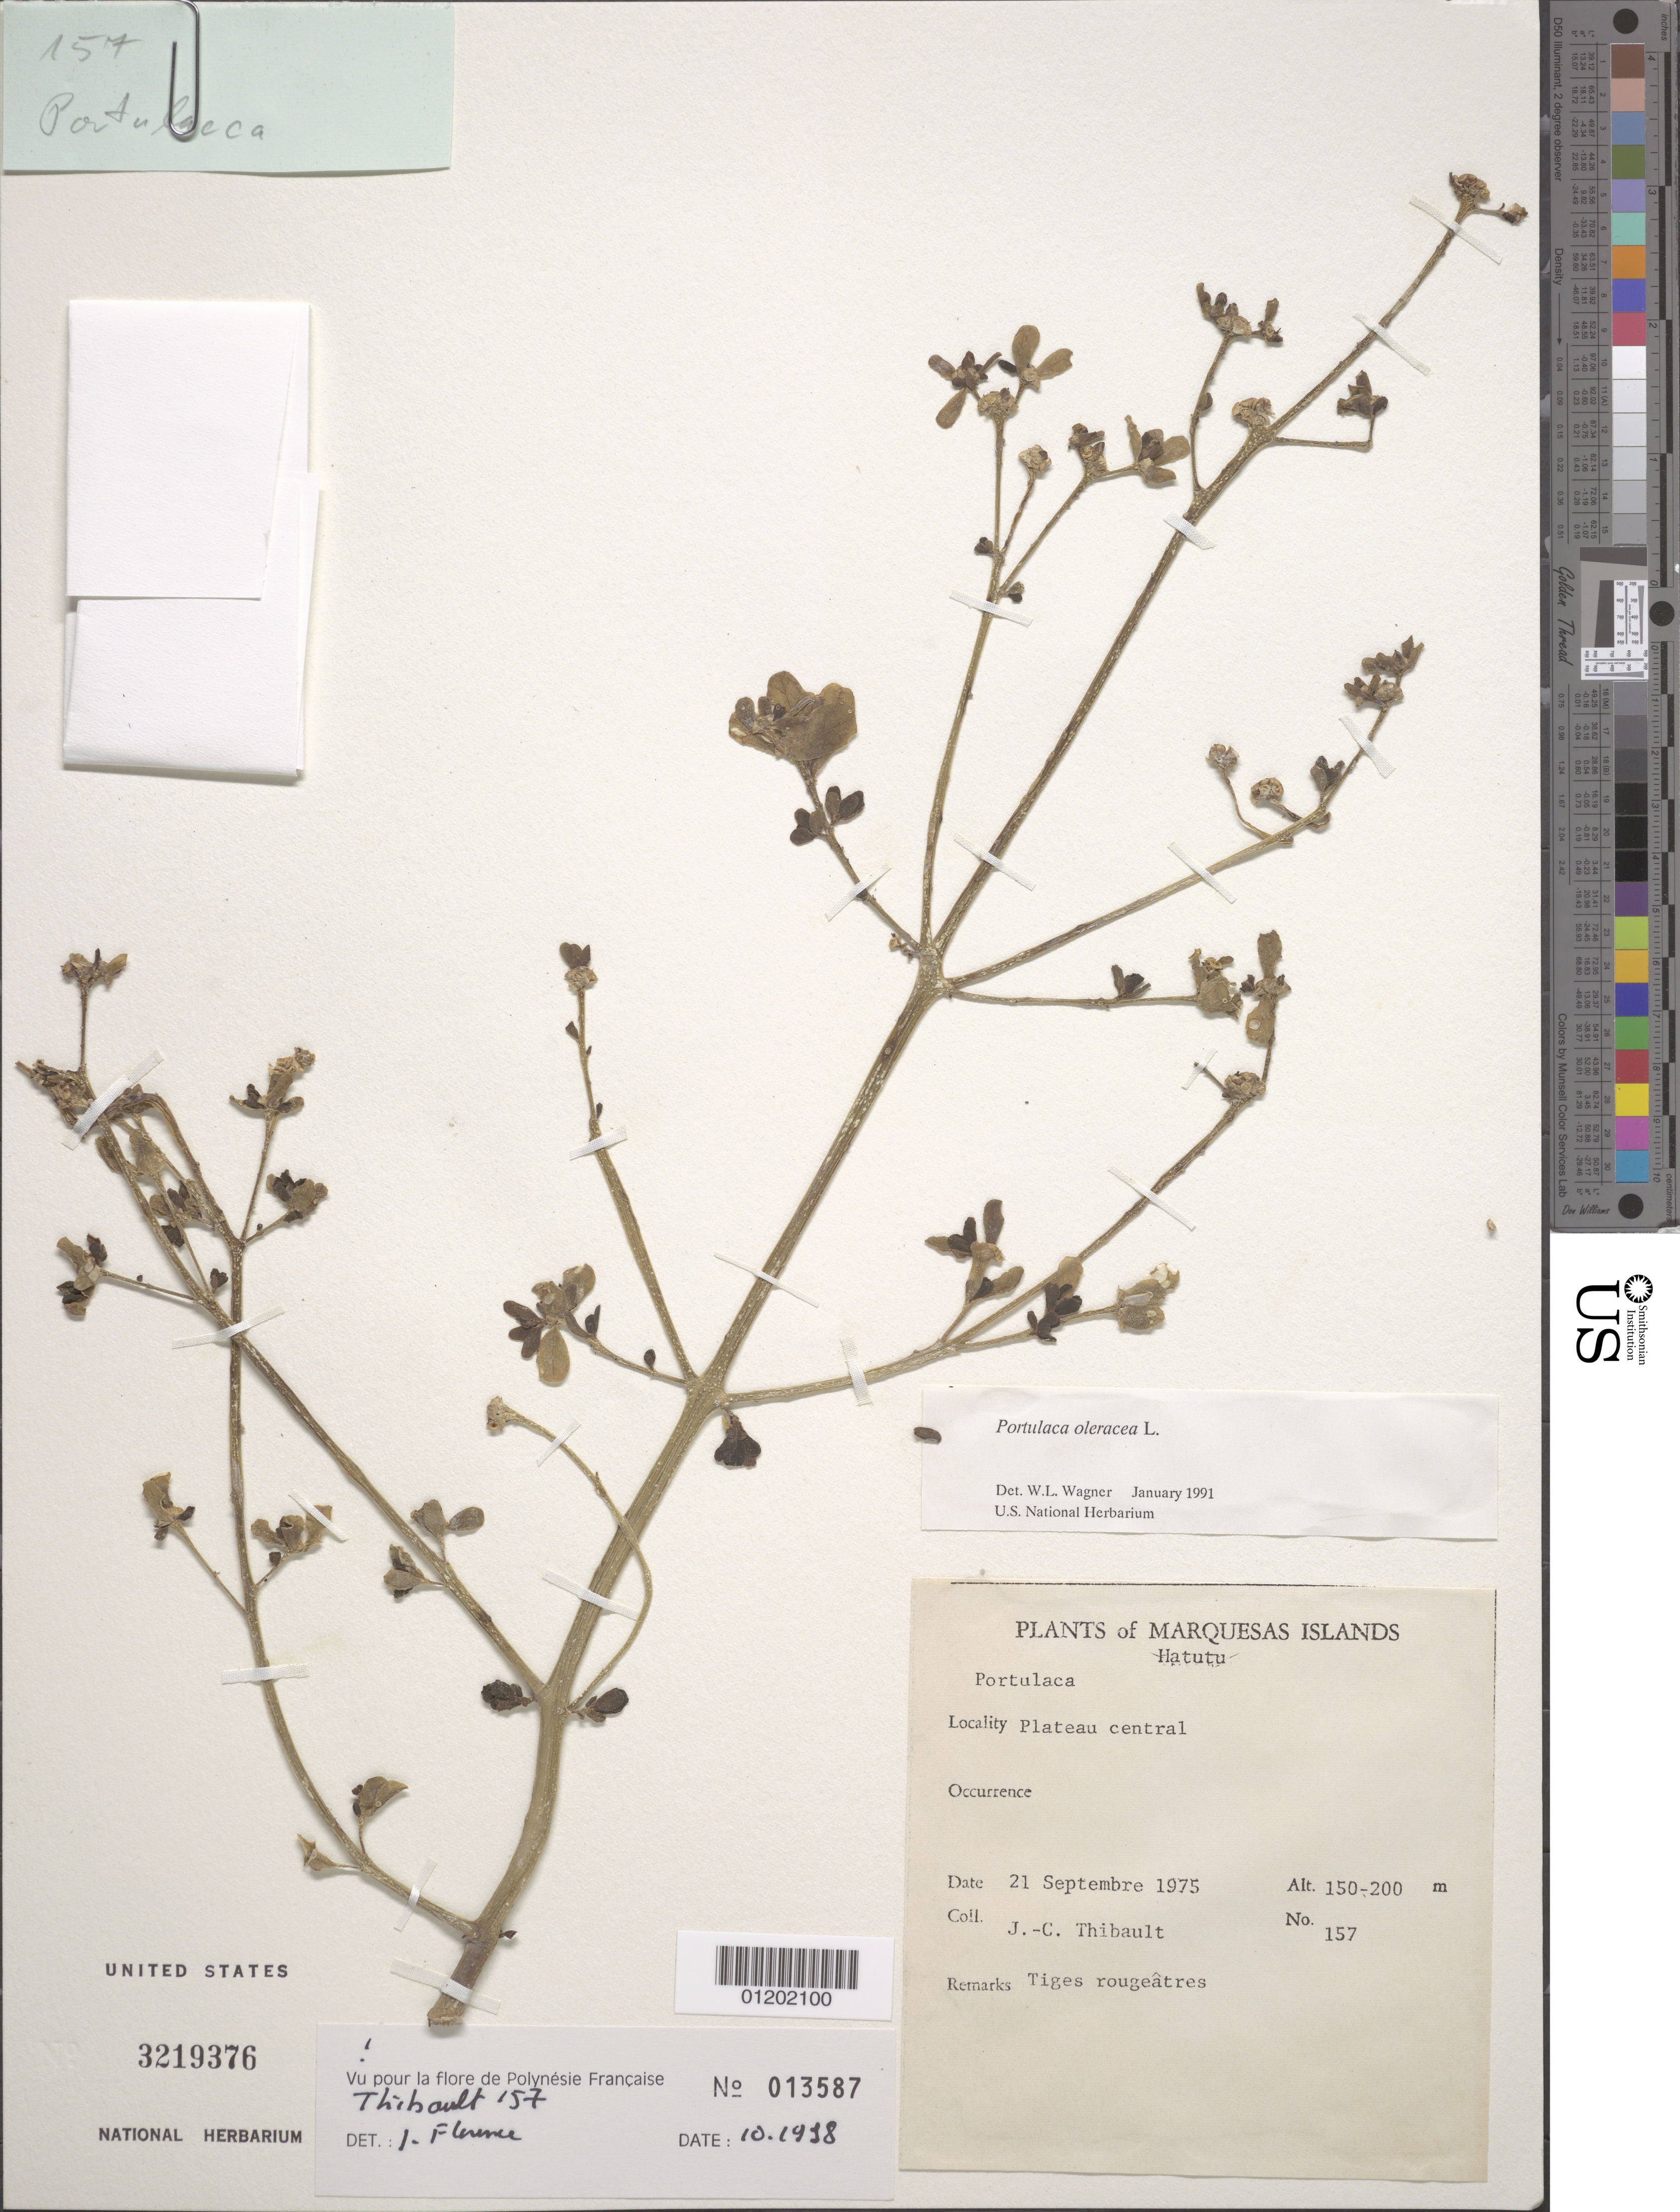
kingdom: Plantae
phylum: Tracheophyta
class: Magnoliopsida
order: Caryophyllales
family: Portulacaceae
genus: Portulaca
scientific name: Portulaca oleracea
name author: L.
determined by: Florence, J.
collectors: J. Thibault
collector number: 157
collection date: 1975-09-21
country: French Polynesia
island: Hatutaa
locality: Plateau centrale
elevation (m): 150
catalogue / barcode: US 3219376